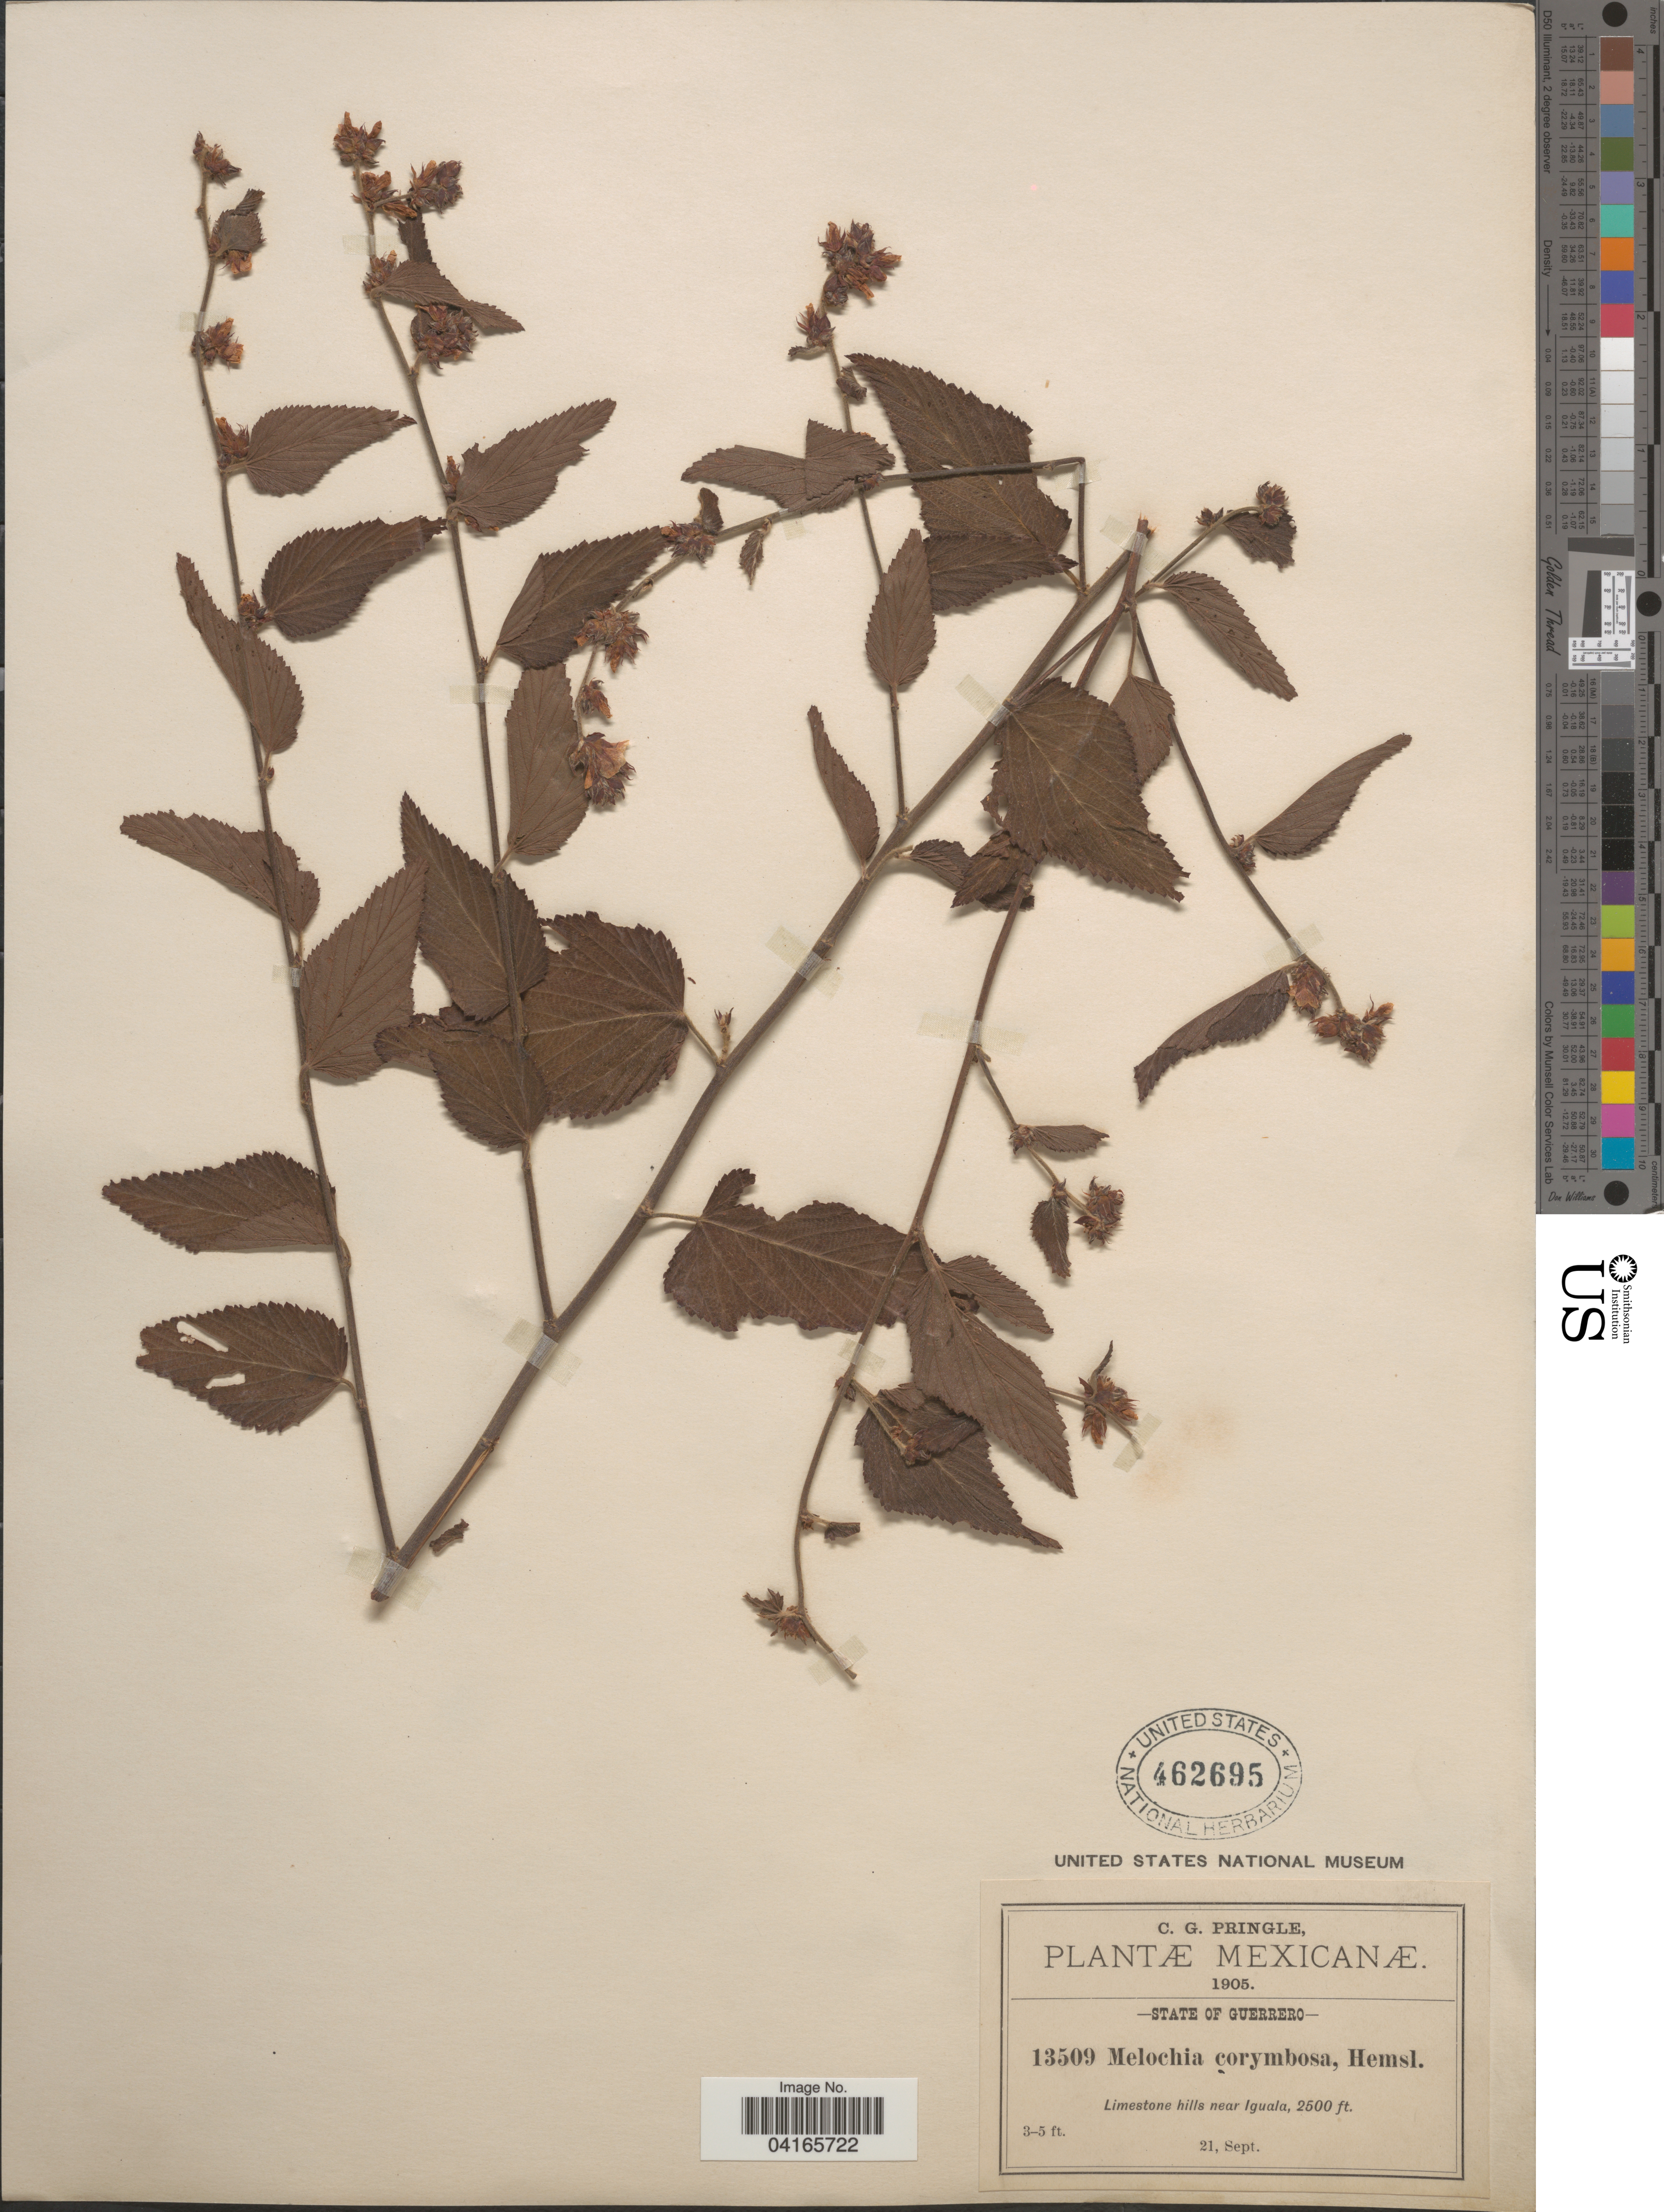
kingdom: Plantae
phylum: Tracheophyta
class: Magnoliopsida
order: Malvales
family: Malvaceae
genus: Melochia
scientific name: Melochia corymbosa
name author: (C. Presl) Meissn. ex Steud.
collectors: C. G. Pringle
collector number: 13509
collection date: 1905-09-21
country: Mexico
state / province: Guerrero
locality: Limestone hills near Iguala.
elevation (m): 762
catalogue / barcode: US 462695